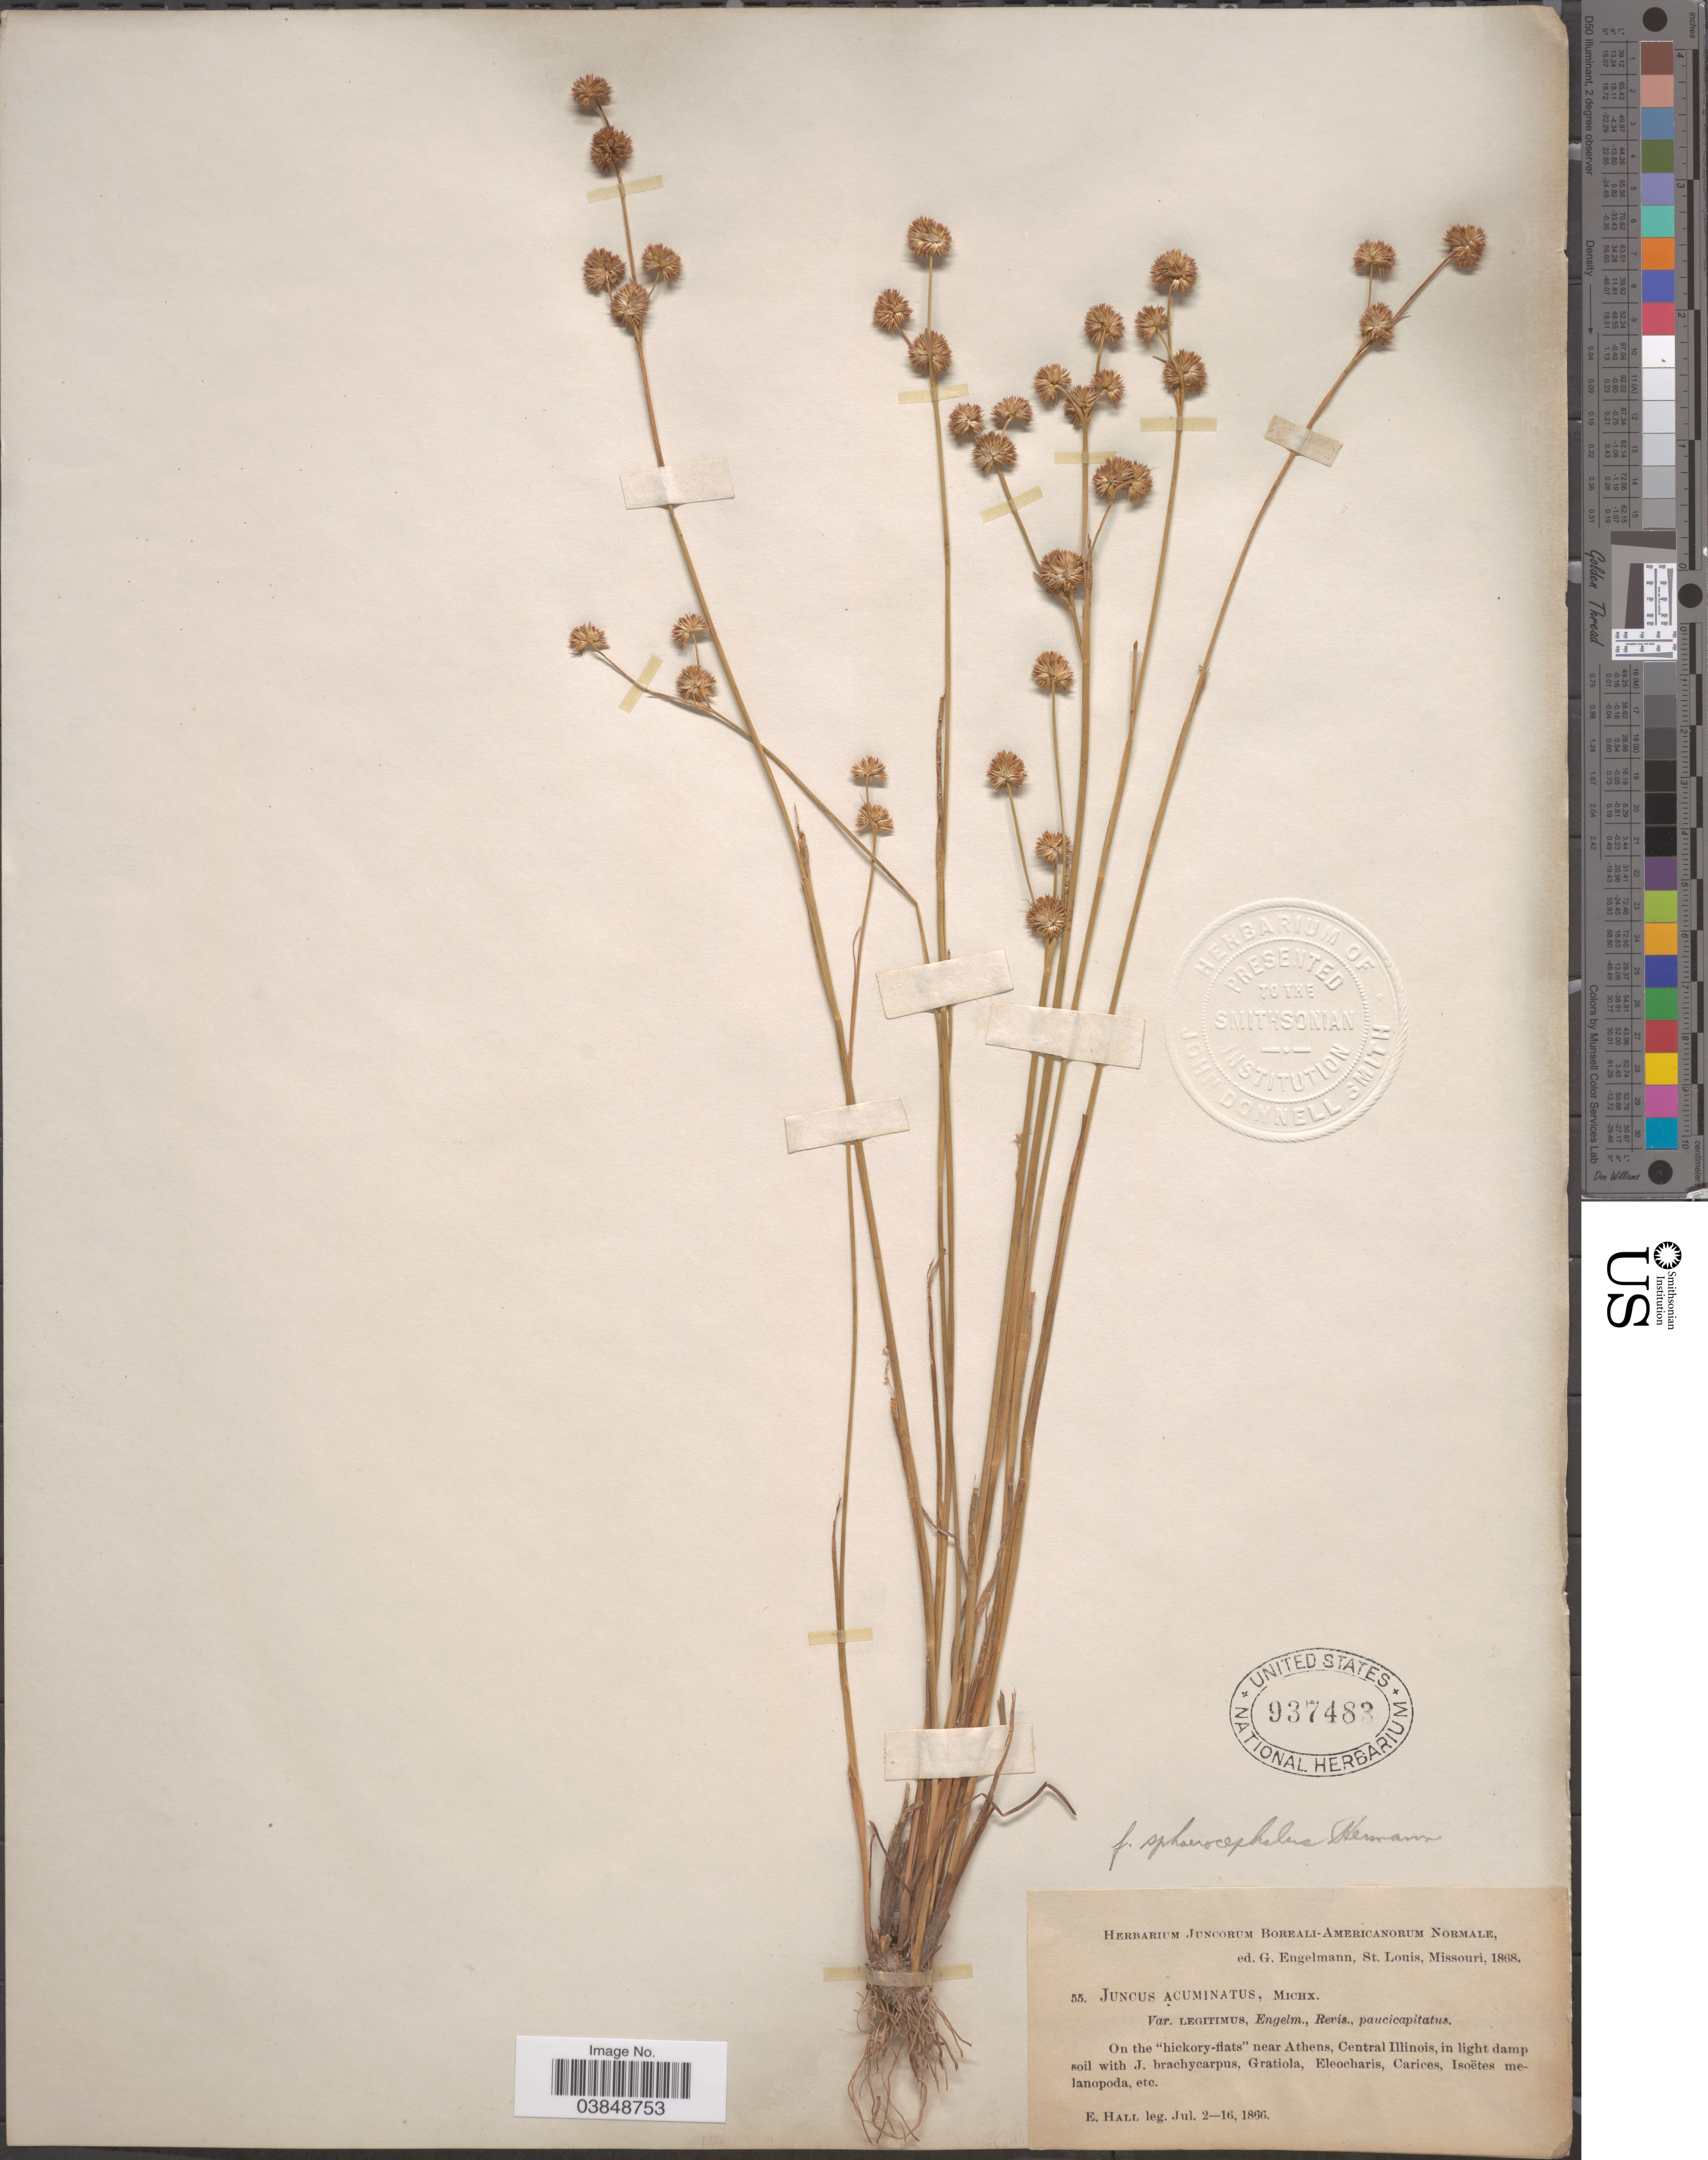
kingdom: Plantae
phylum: Tracheophyta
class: Liliopsida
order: Poales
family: Juncaceae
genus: Juncus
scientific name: Juncus acuminatus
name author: Michx.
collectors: E. Hall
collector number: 55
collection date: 1866-07-02/1866-07-16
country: United States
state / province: Illinois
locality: On the "hickory-flats" near Athens, Central Illinois.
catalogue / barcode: US 937483